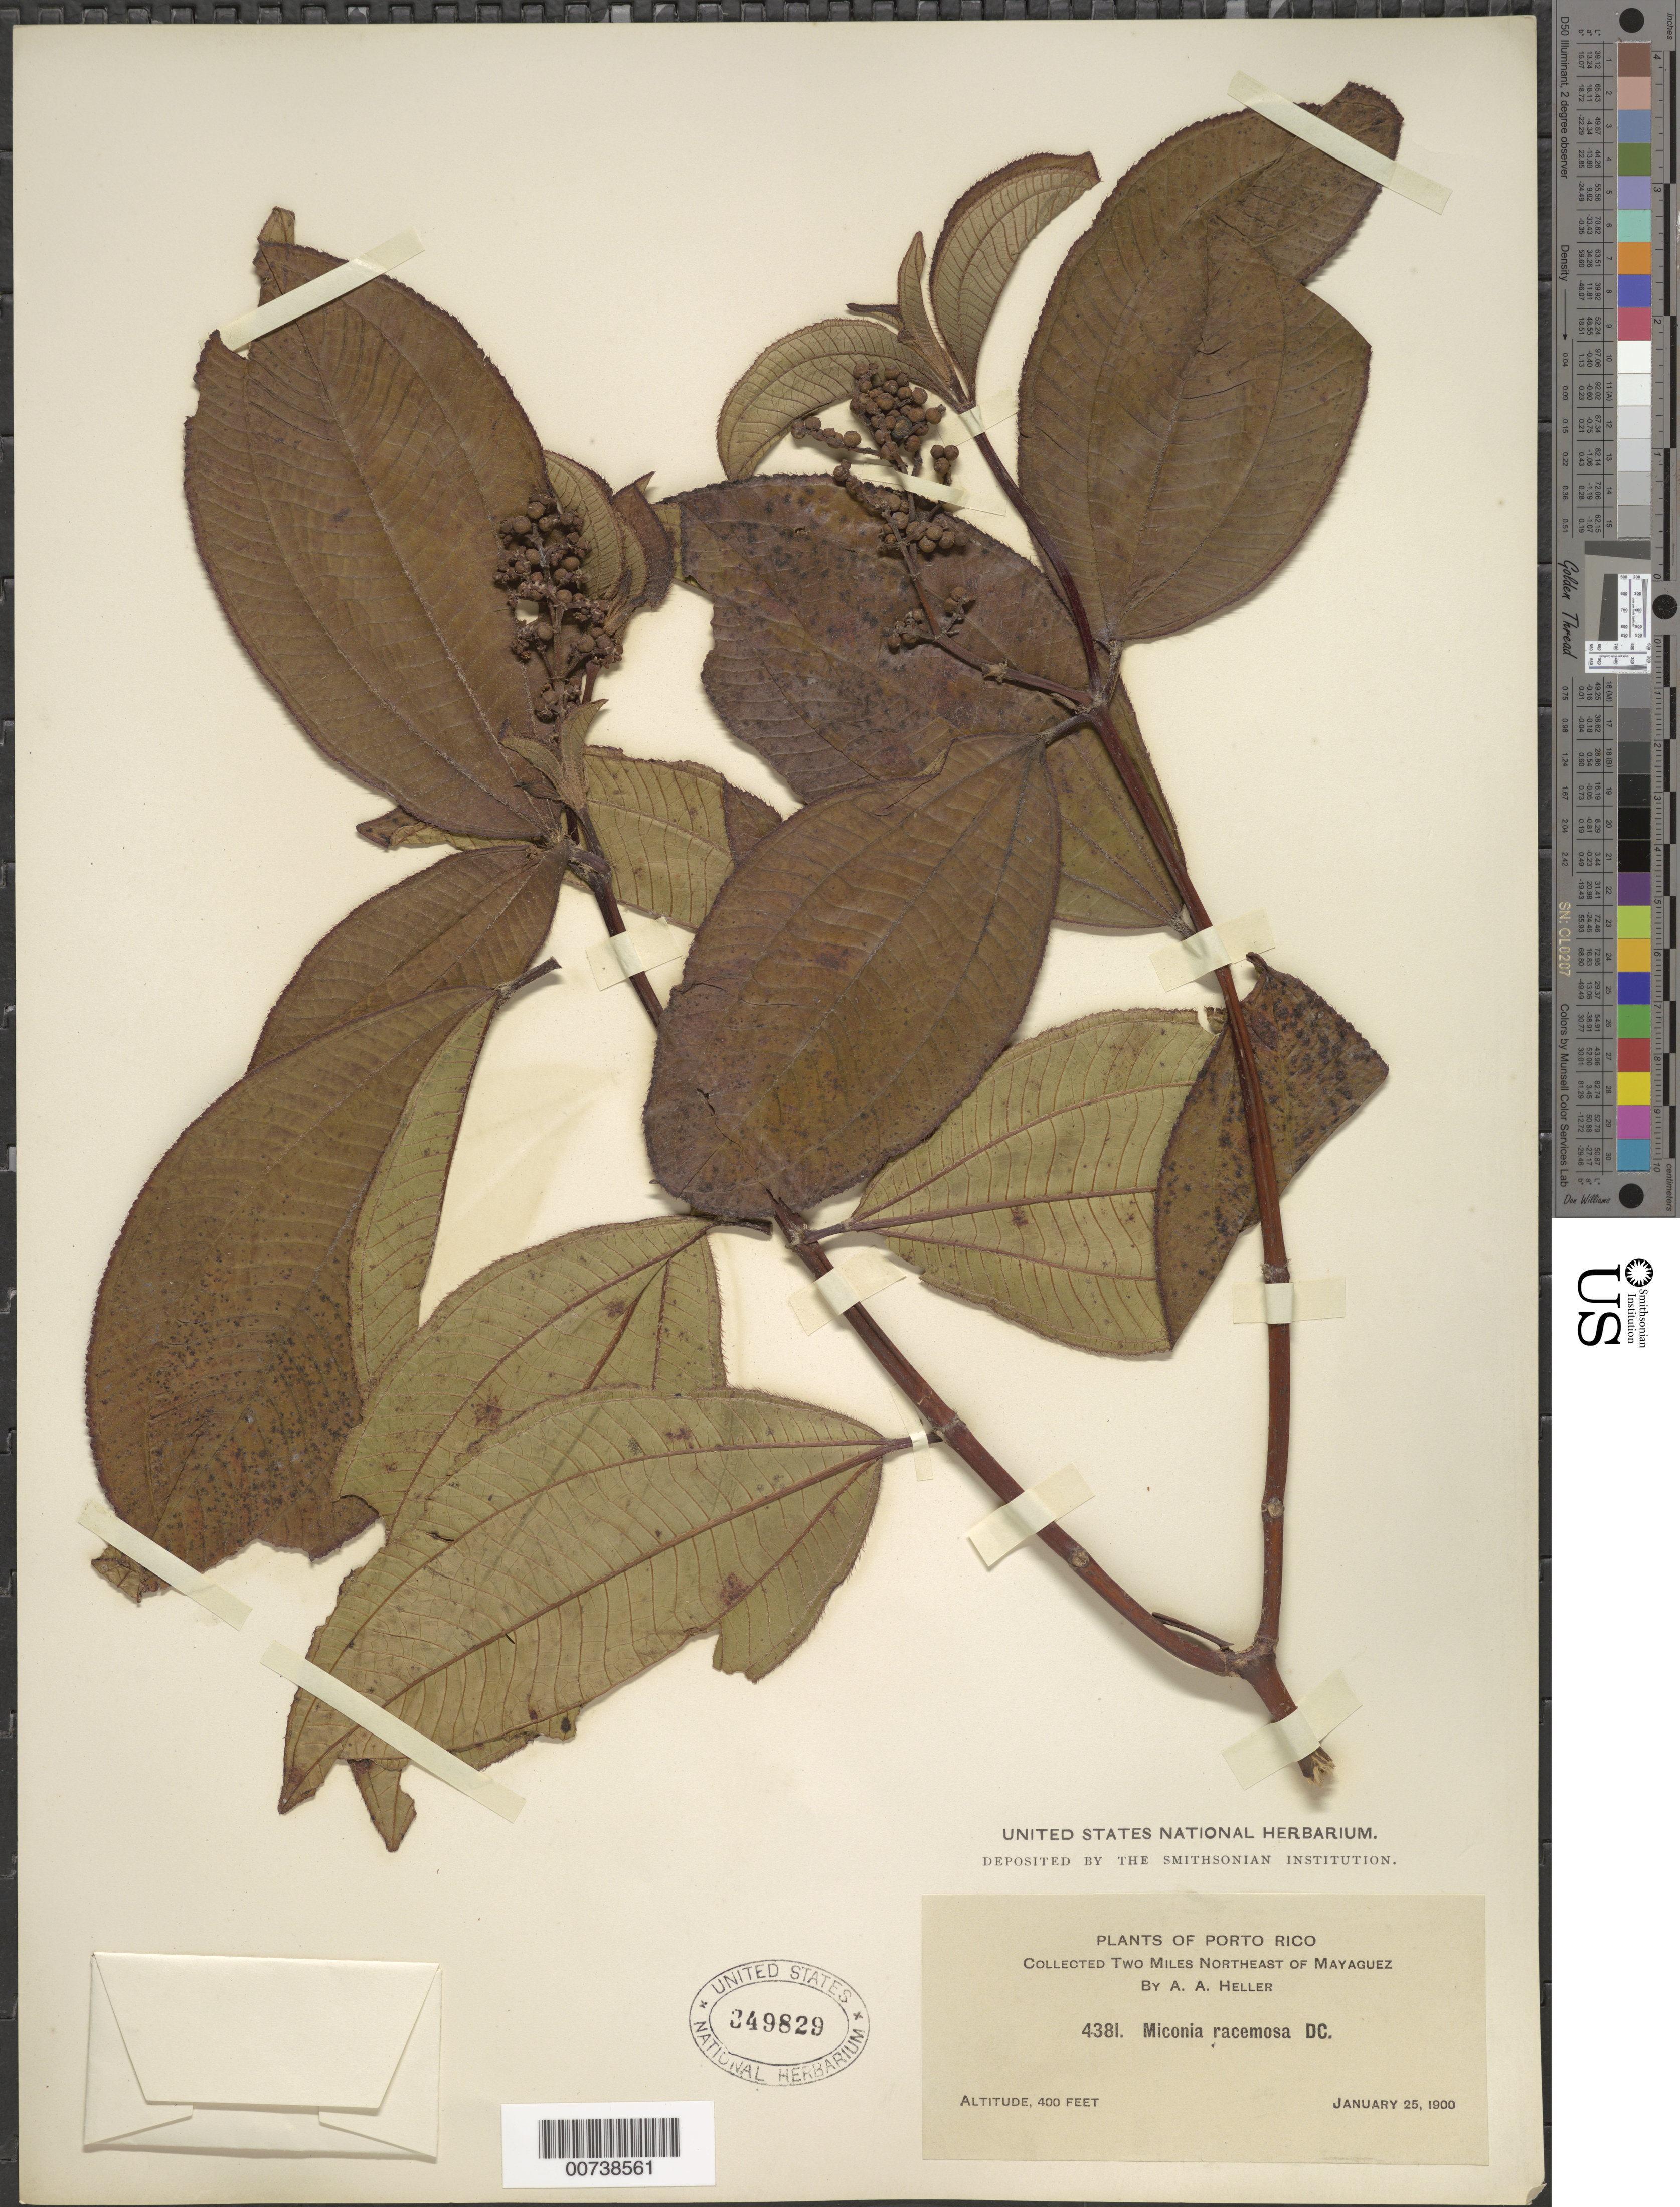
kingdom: Plantae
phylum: Tracheophyta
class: Magnoliopsida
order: Myrtales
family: Melastomataceae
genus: Miconia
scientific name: Miconia racemosa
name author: (Aubl.) DC.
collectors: A. A. Heller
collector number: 4381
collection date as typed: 25 Jan 1900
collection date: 1900-01-25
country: Puerto Rico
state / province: Mayagüez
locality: Two miles Northeast of Mayaguez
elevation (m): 122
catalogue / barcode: US 349829